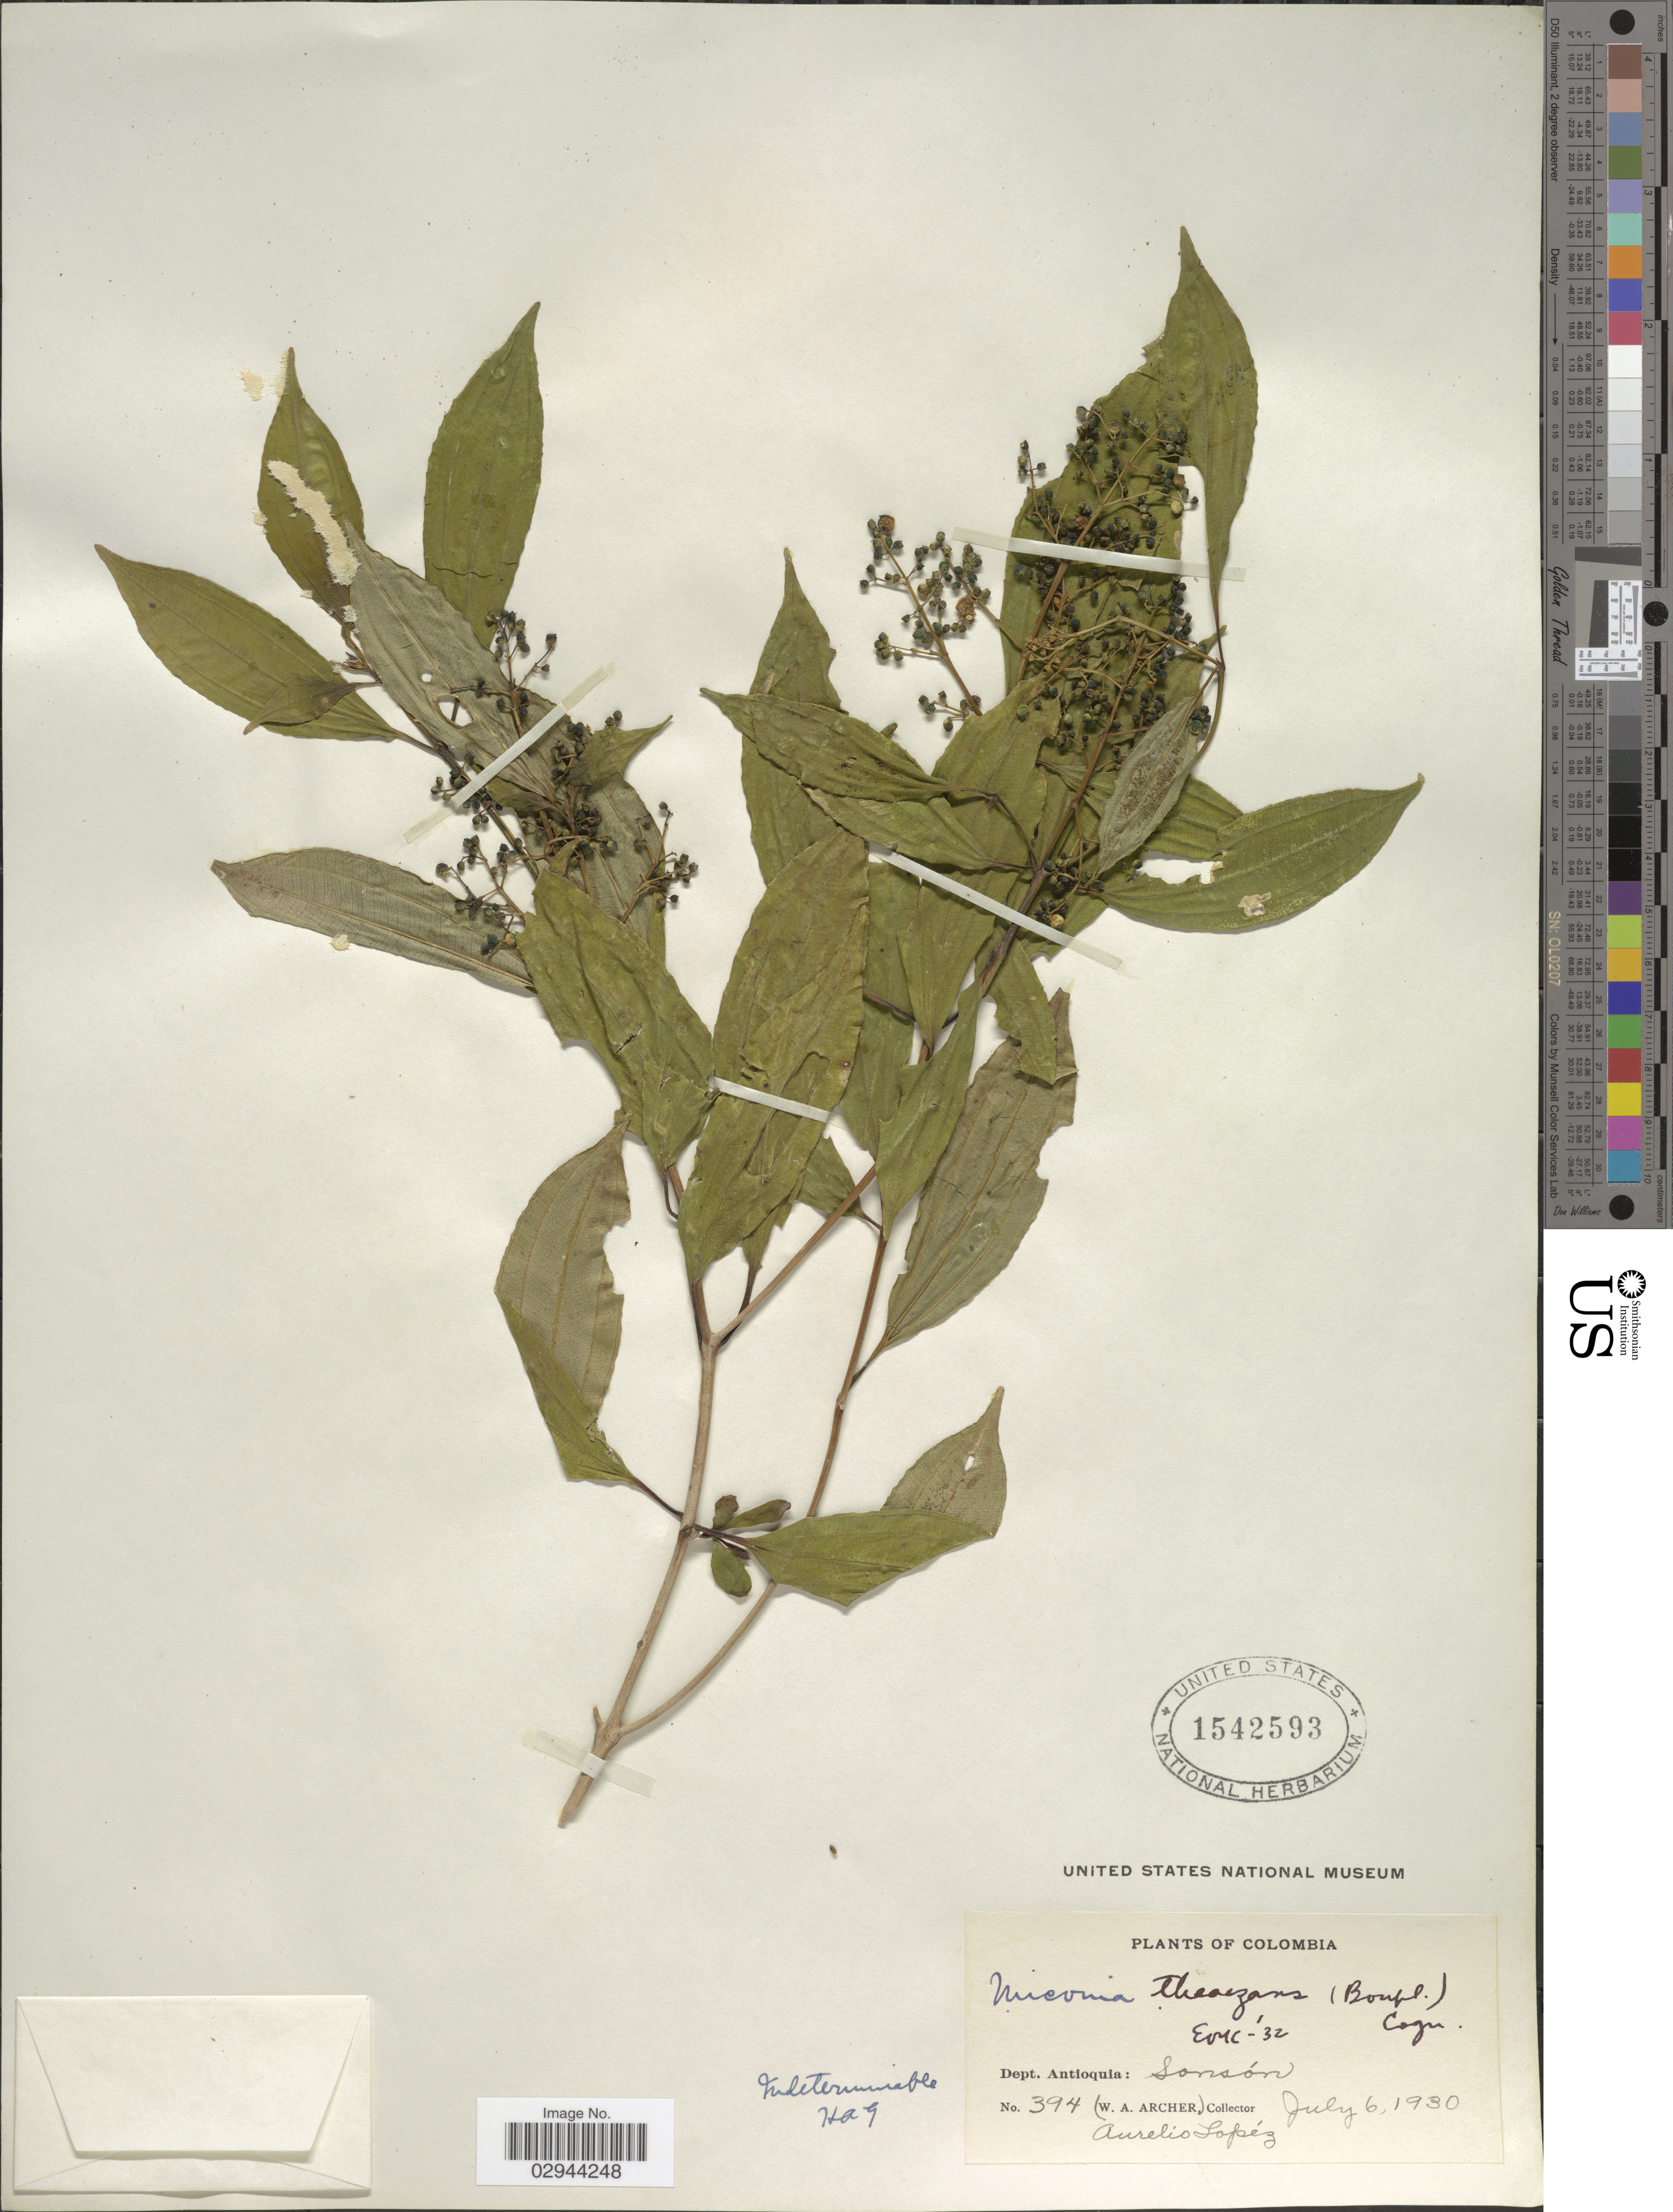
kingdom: Plantae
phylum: Tracheophyta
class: Magnoliopsida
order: Myrtales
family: Melastomataceae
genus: Miconia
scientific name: Miconia theizans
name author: (Bonpl.) Cogn.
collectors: W. Archer & A. Lopez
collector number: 394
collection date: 1930-07-06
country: Colombia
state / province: Antioquia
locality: Dept. Antioquia, Sonsón.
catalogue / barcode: US 1542593